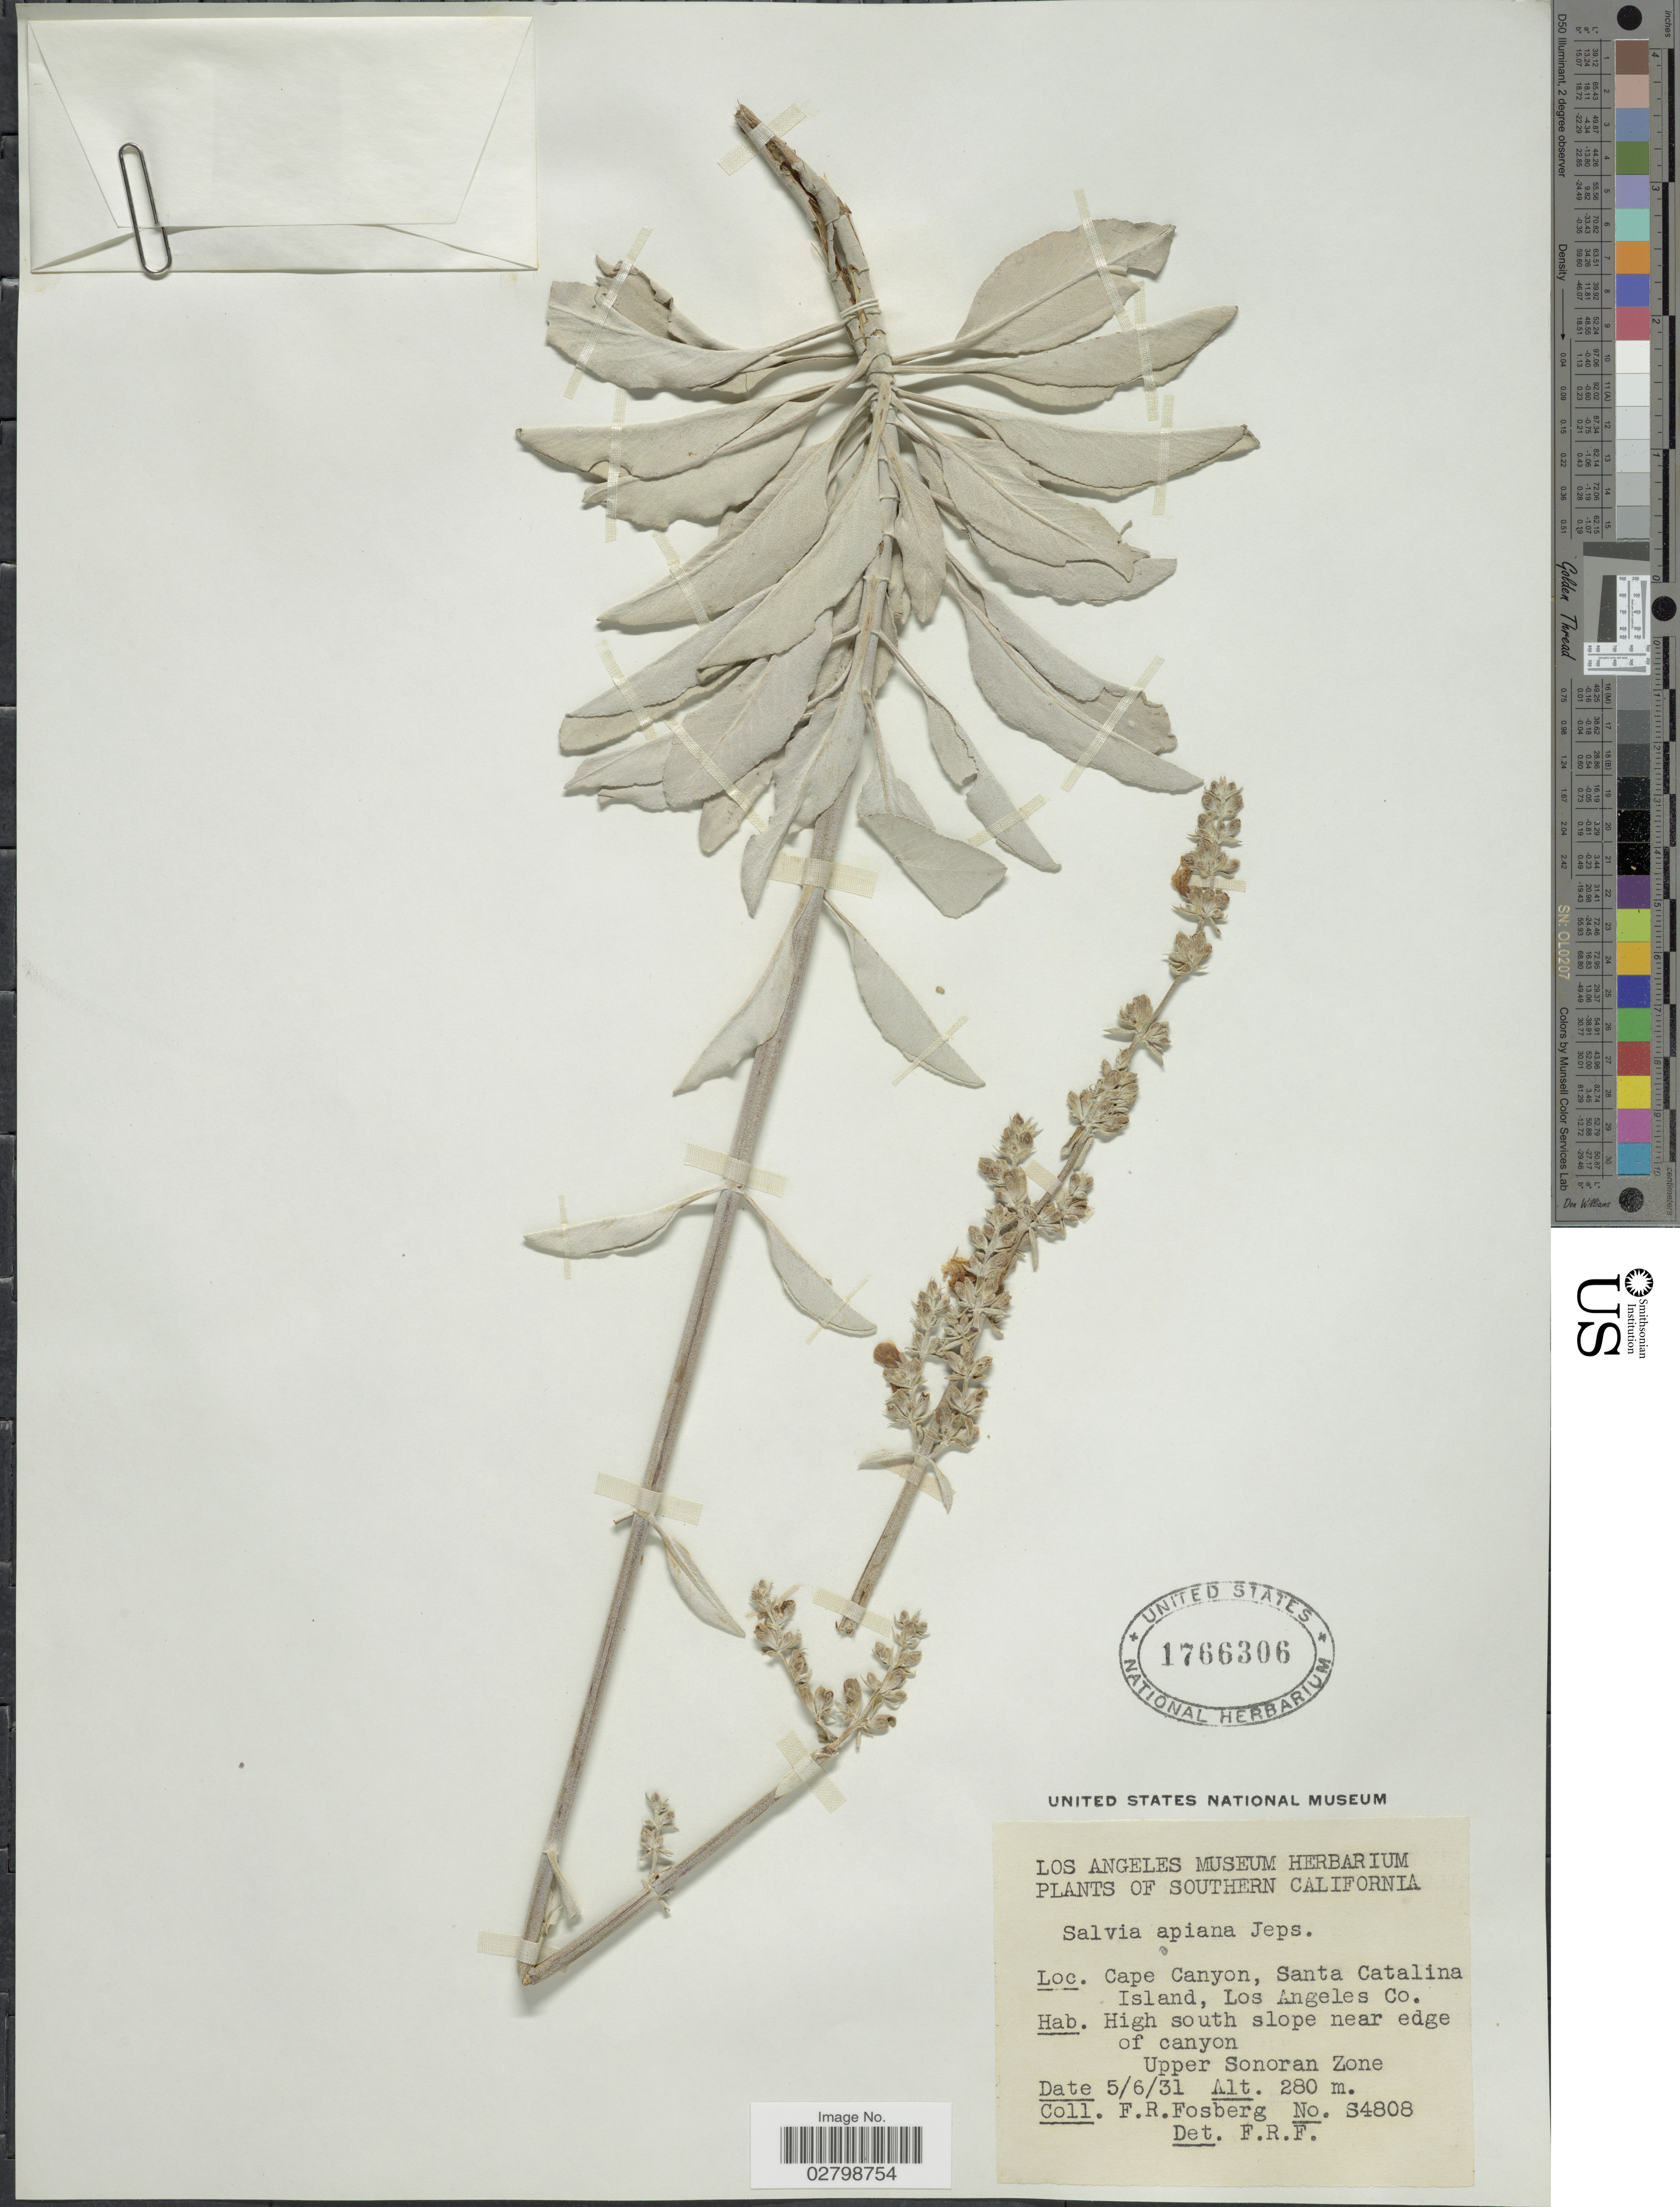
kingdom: Plantae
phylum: Tracheophyta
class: Magnoliopsida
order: Lamiales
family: Lamiaceae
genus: Salvia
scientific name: Salvia apiana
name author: Jeps.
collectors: F. R. Fosberg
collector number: S4808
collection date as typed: Transcribed d/m/y: 6/5/31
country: United States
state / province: California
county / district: Los Angeles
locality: Southern California, Cape Canyon, Santa Catalina Island, Los Angeles Co.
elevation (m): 280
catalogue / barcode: US 1766306